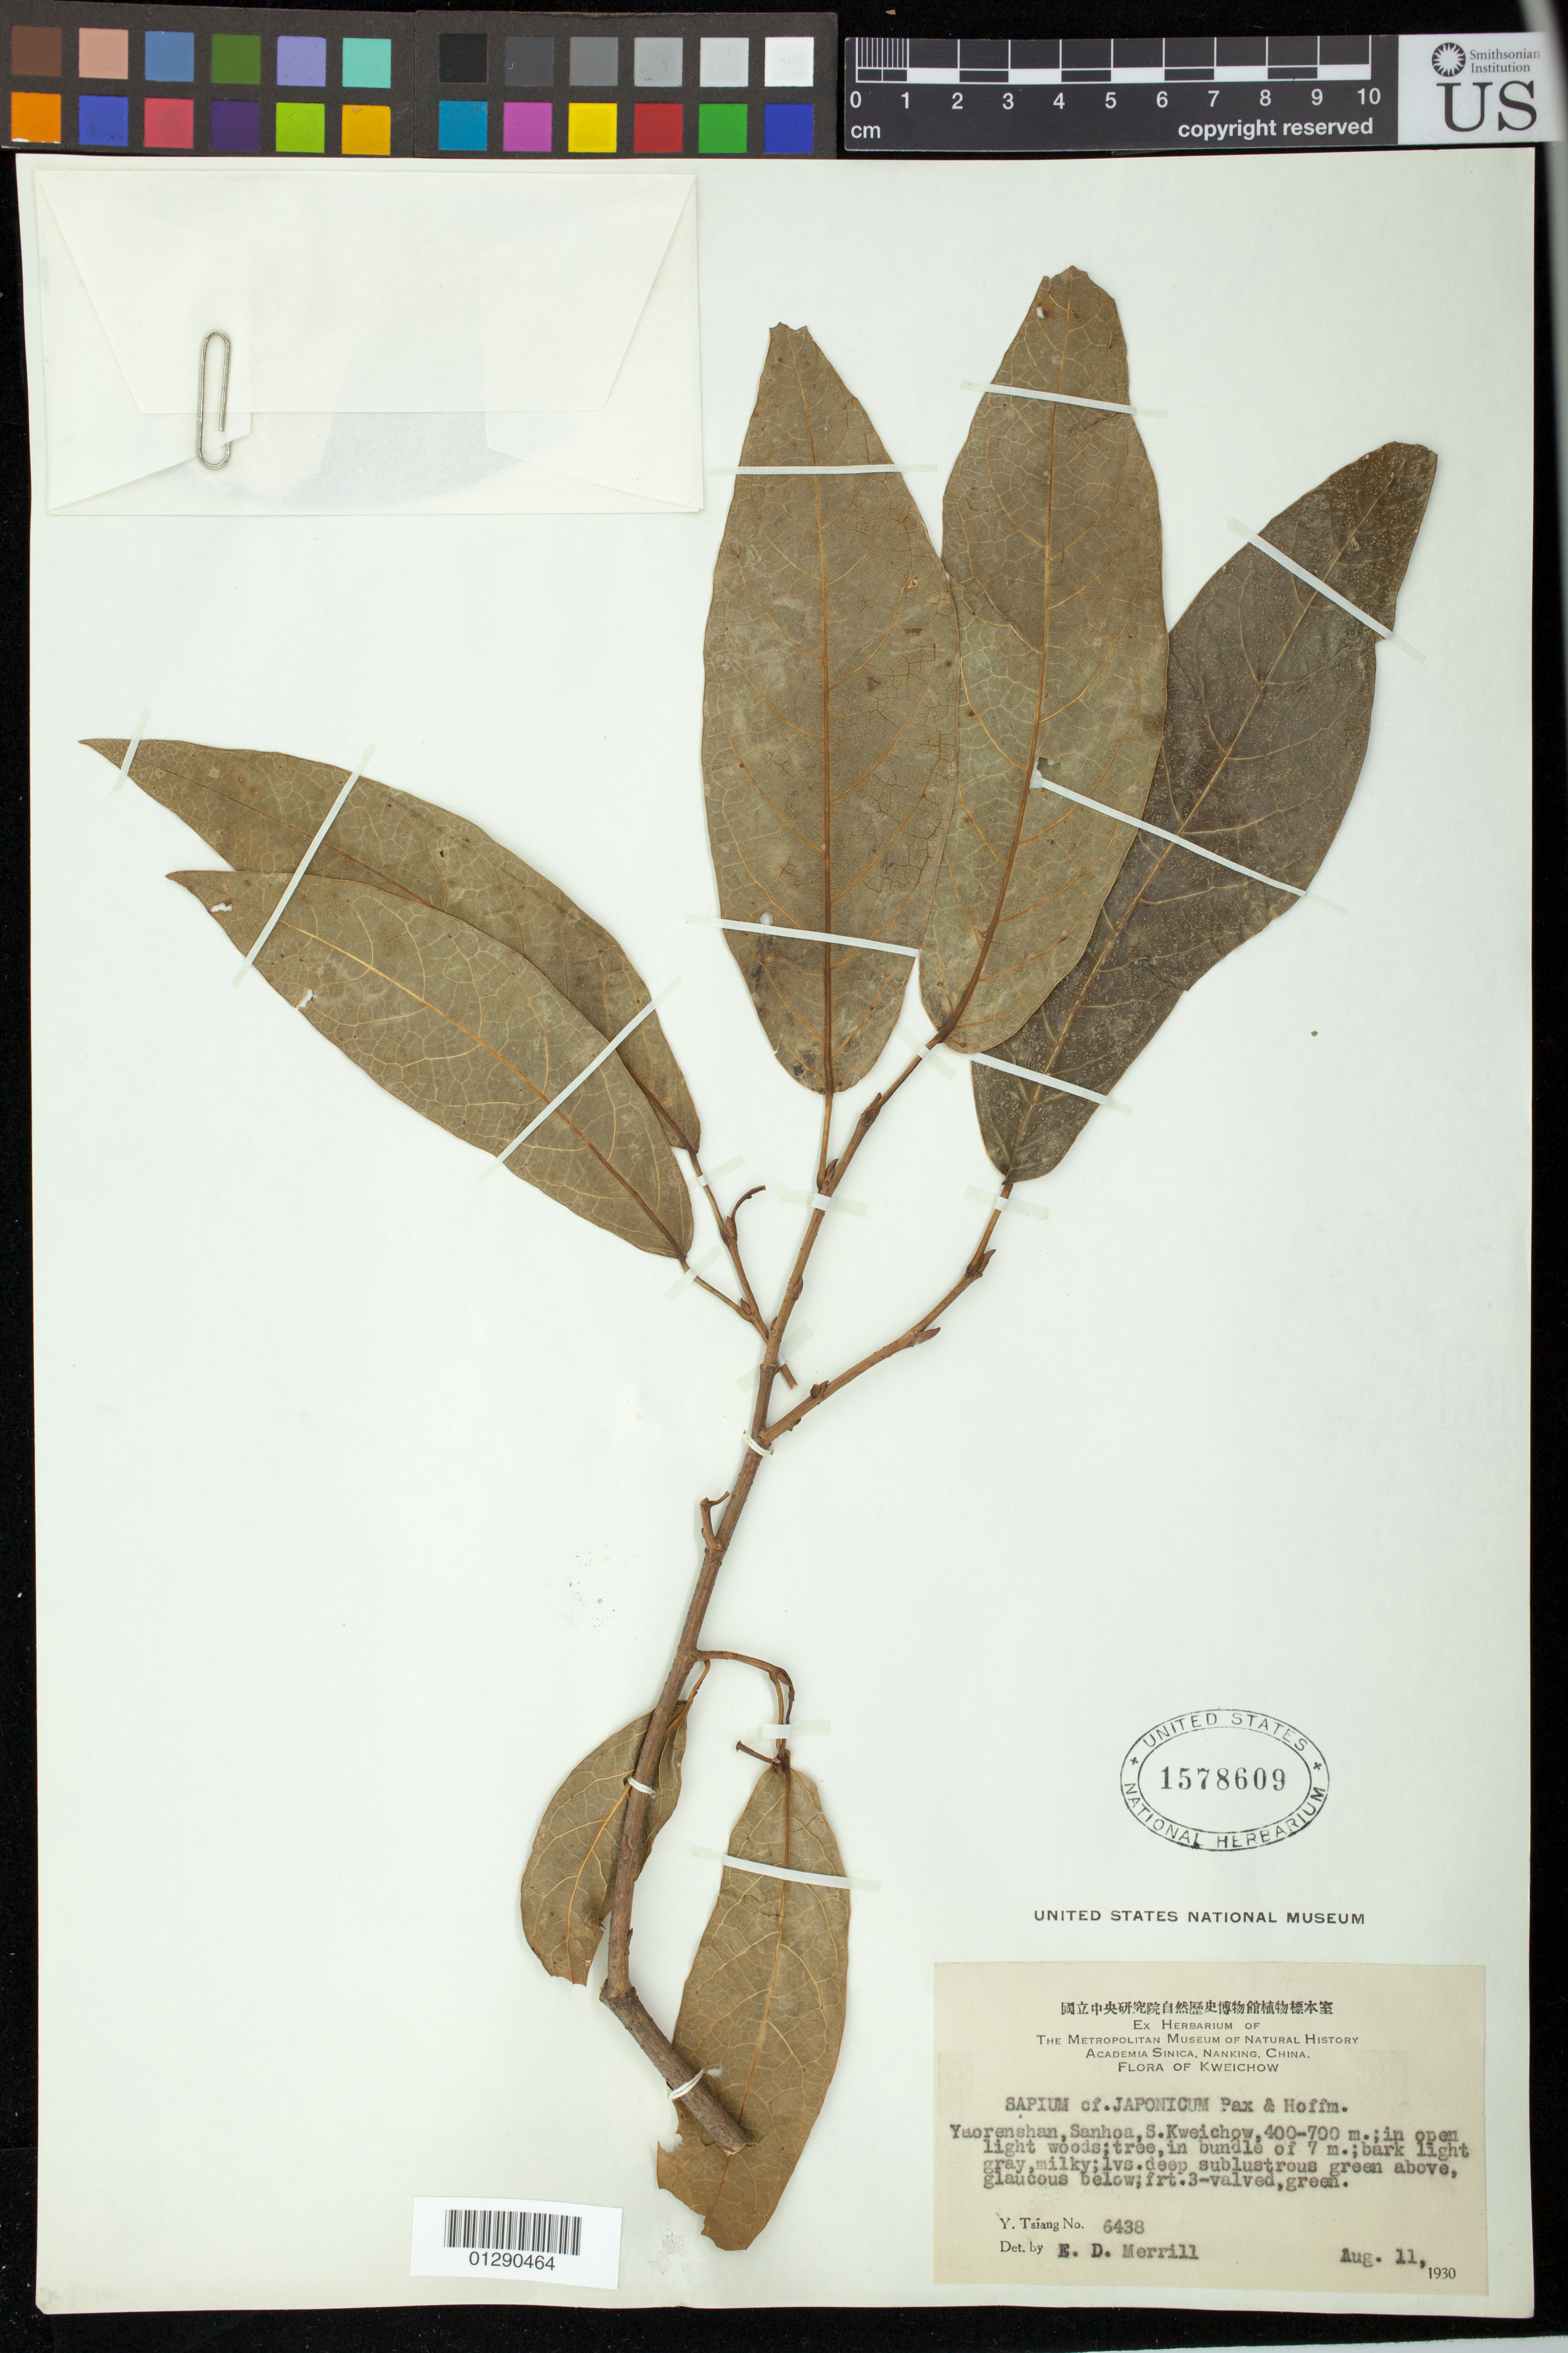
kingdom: Plantae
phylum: Tracheophyta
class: Magnoliopsida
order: Malpighiales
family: Euphorbiaceae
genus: Sapium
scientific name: Sapium japonicum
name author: (Siebold & Zucc.) Pax & K. Hoffm.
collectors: Y. Tsiang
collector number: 6438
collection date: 1930-08-11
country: China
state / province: Guizhou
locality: Yaorenshan, Sanhoa. S. Kweichow [Guizhou Sheng]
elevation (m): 400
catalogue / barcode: US 1578609